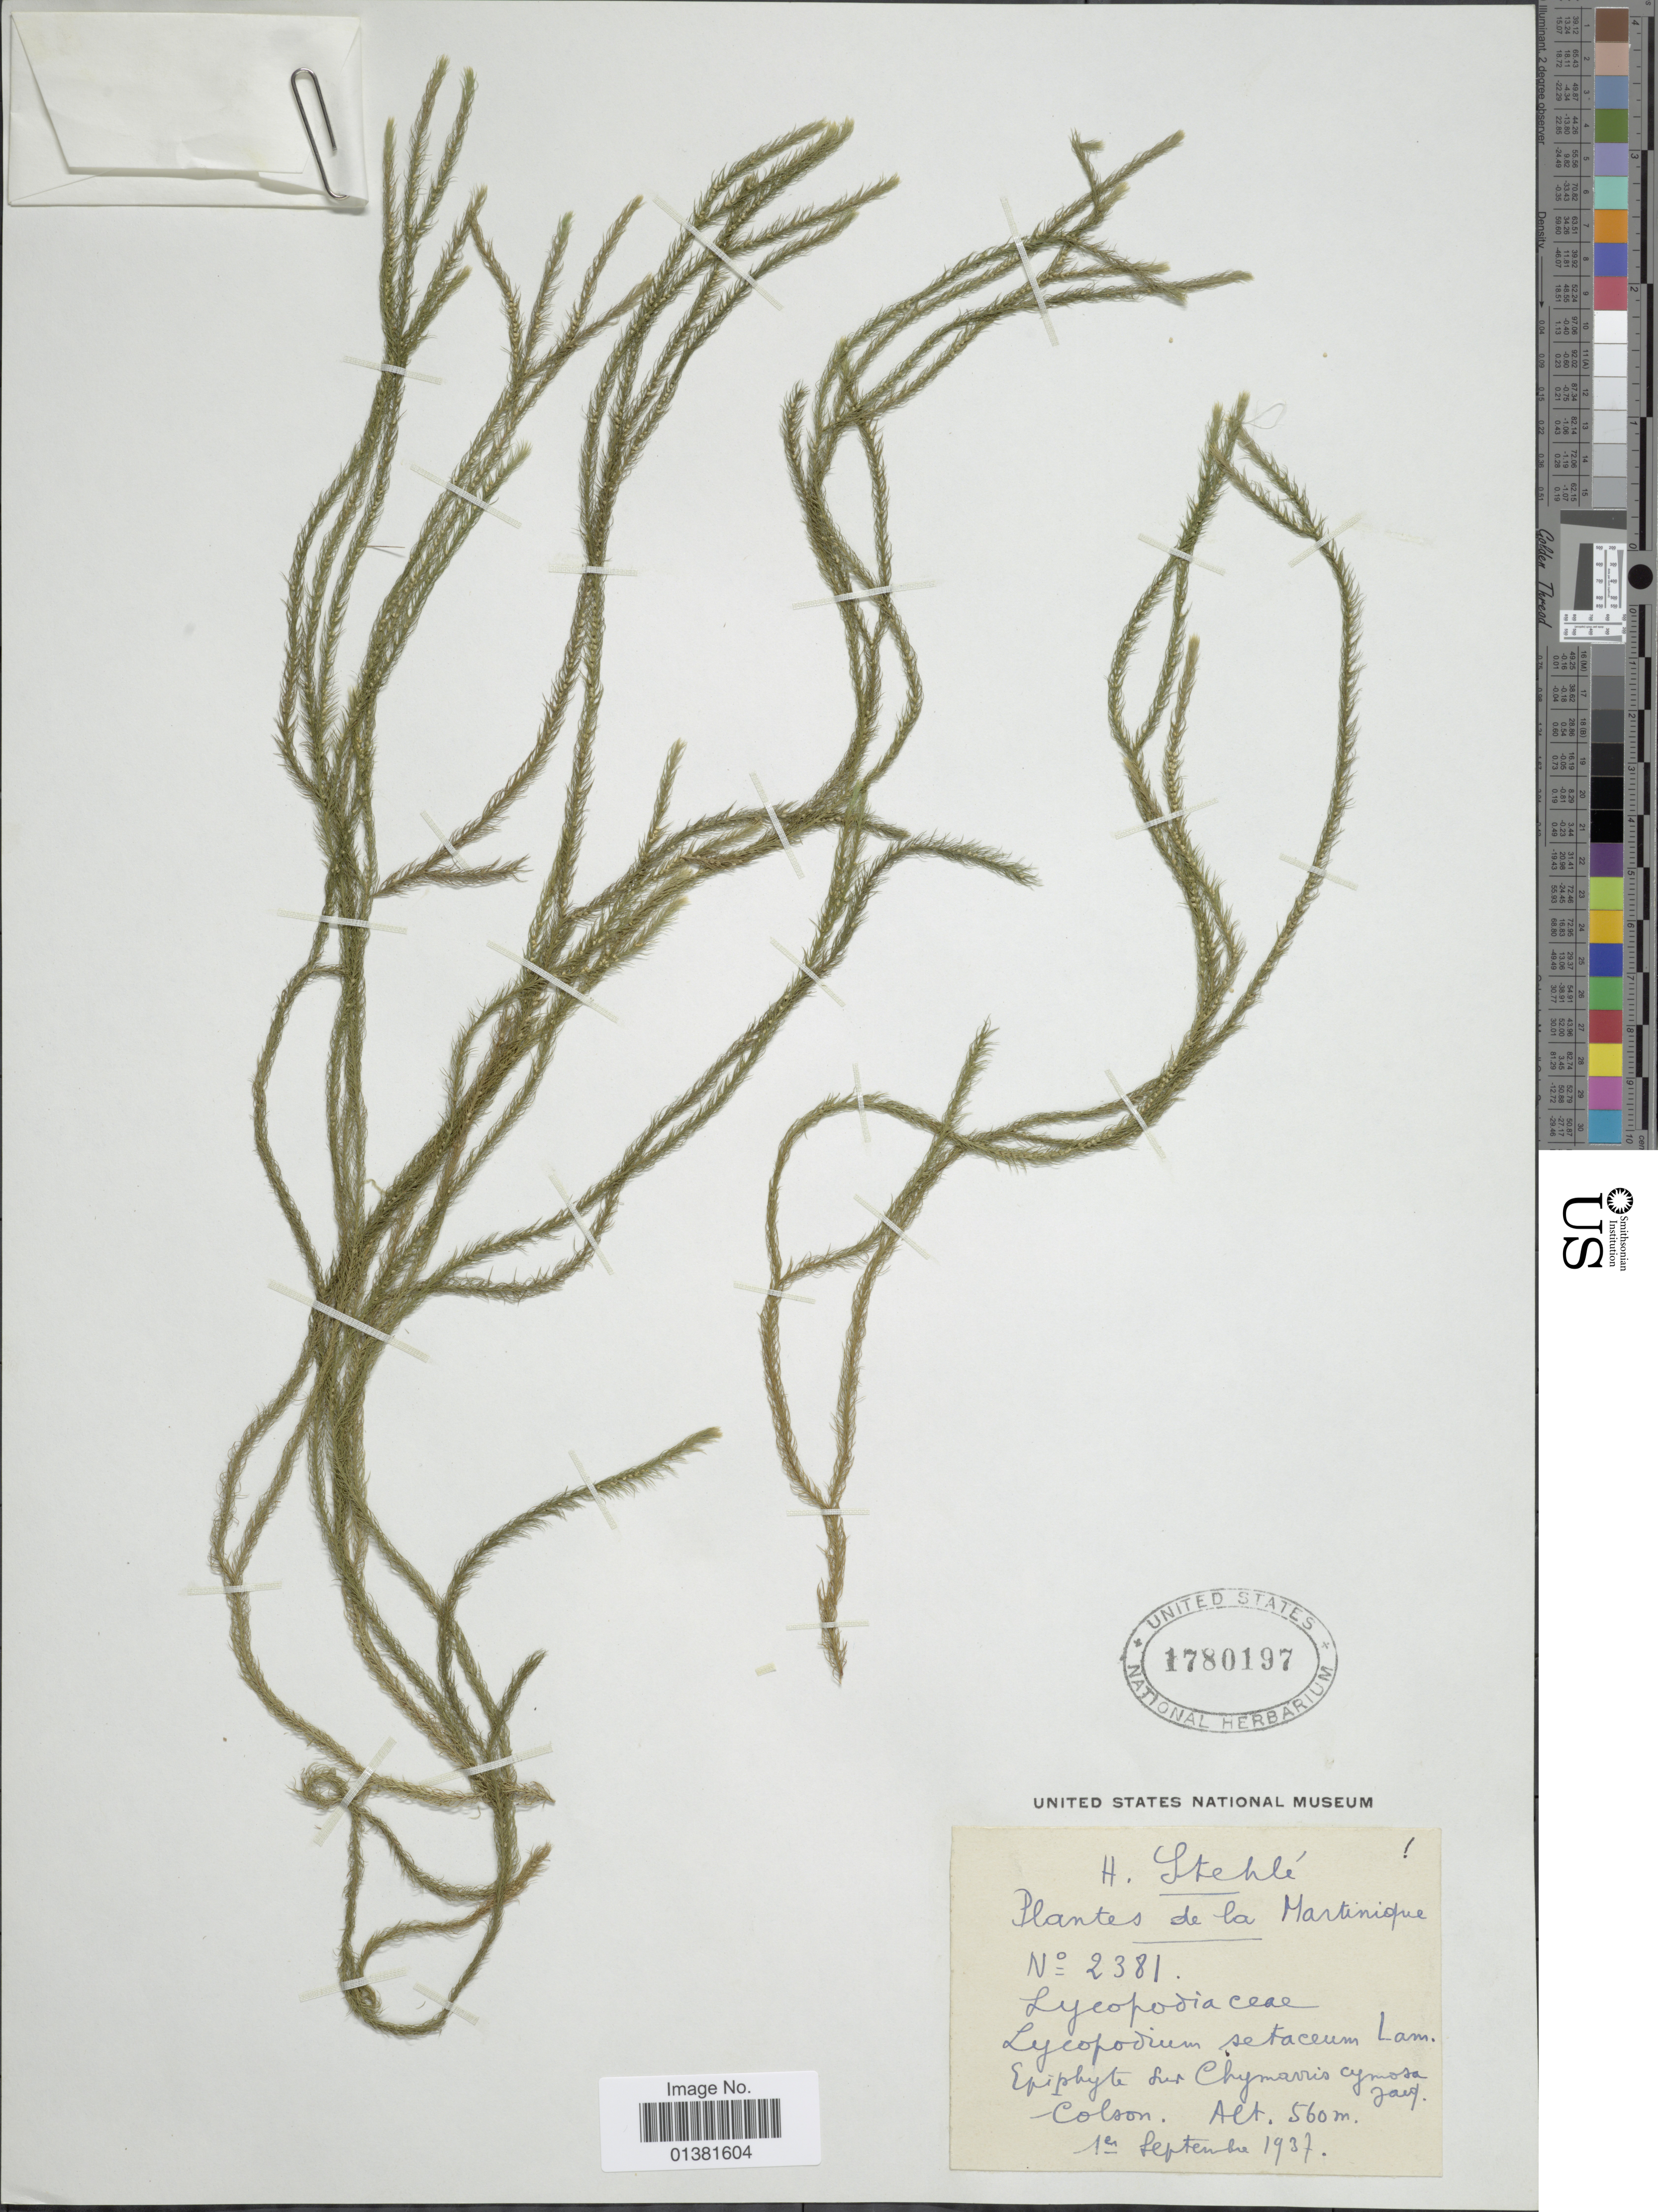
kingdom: Plantae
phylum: Tracheophyta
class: Lycopodiopsida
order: Lycopodiales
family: Lycopodiaceae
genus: Phlegmariurus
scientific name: Phlegmariurus filiformis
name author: (Sw.) W.H. Wagner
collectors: H. Stehlé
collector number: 2381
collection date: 1937-09-01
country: Martinique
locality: Colson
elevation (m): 560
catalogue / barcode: US 1780197